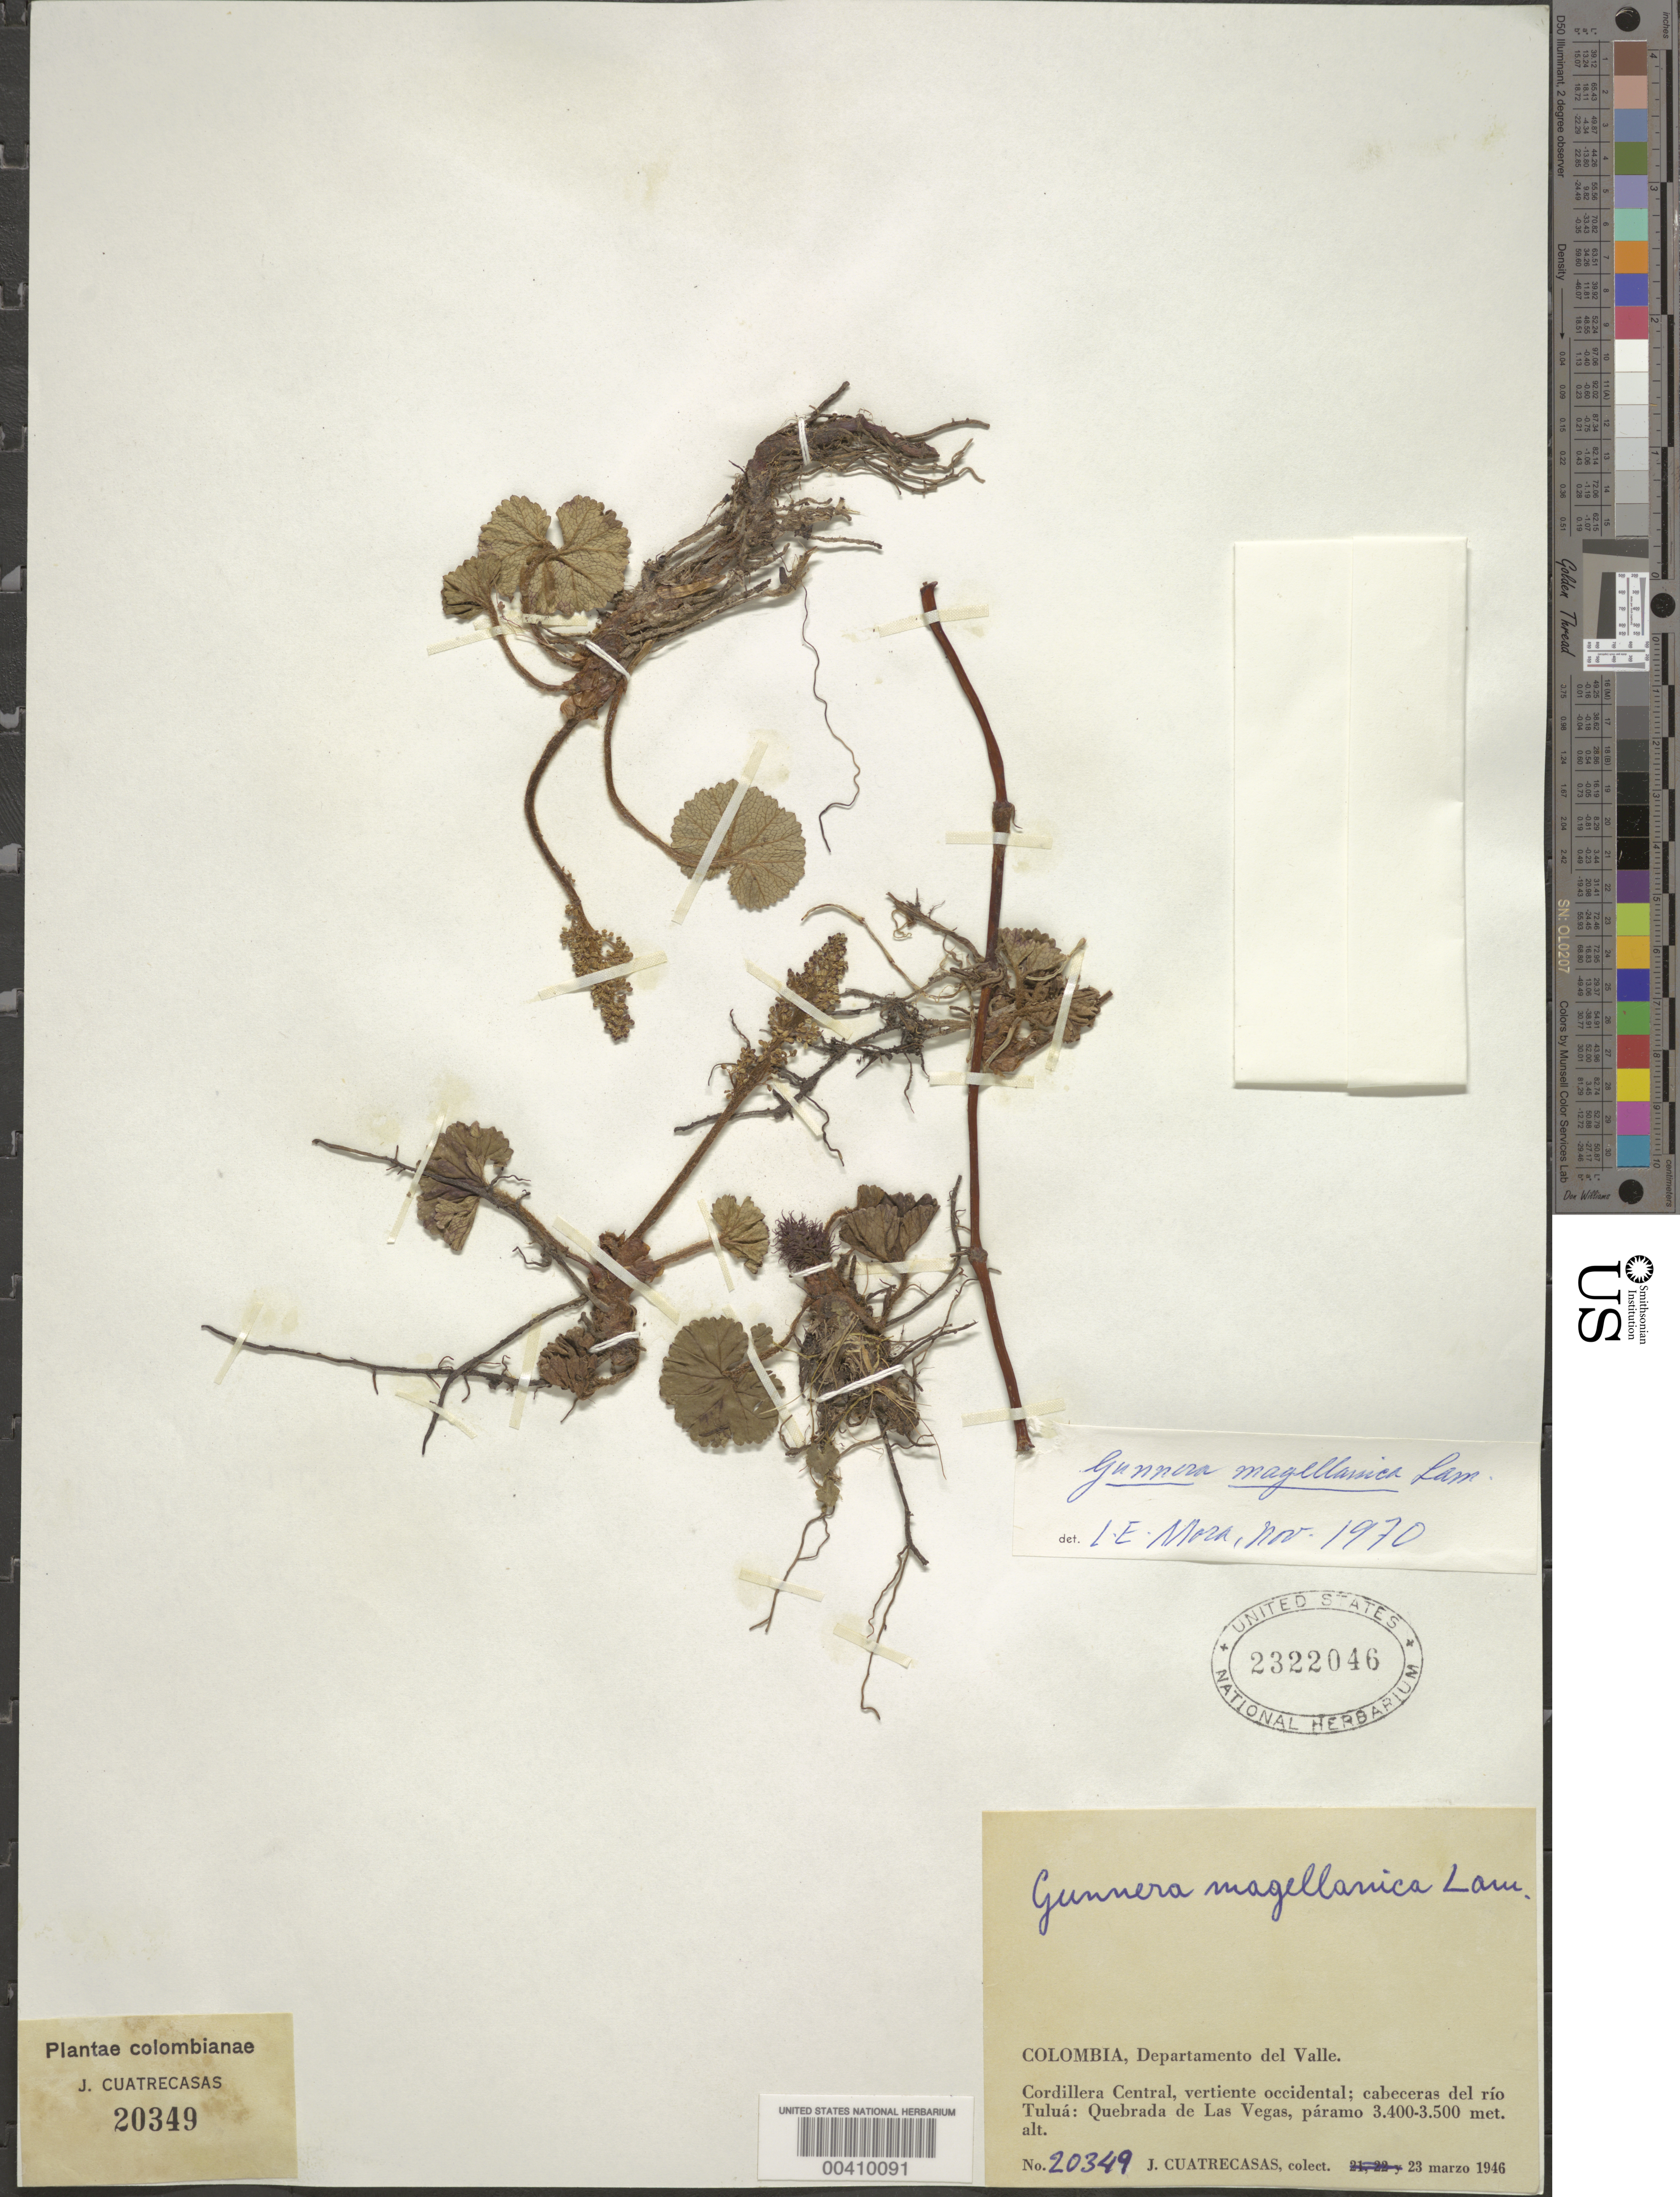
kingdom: Plantae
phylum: Tracheophyta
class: Magnoliopsida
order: Gunnerales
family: Gunneraceae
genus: Gunnera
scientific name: Gunnera magellanica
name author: Lam.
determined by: Mora-Osejo, L. E.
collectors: J. Cuatrecasas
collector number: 20349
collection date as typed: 23 Mar 1946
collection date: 1946-03-23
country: Colombia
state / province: Valle del Cauca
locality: Cordillera Central; Vertiente Occidental; cabeceras del río Tuluá: Quebrada de Las Vegas, páramo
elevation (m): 3400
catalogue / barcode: US 2322046